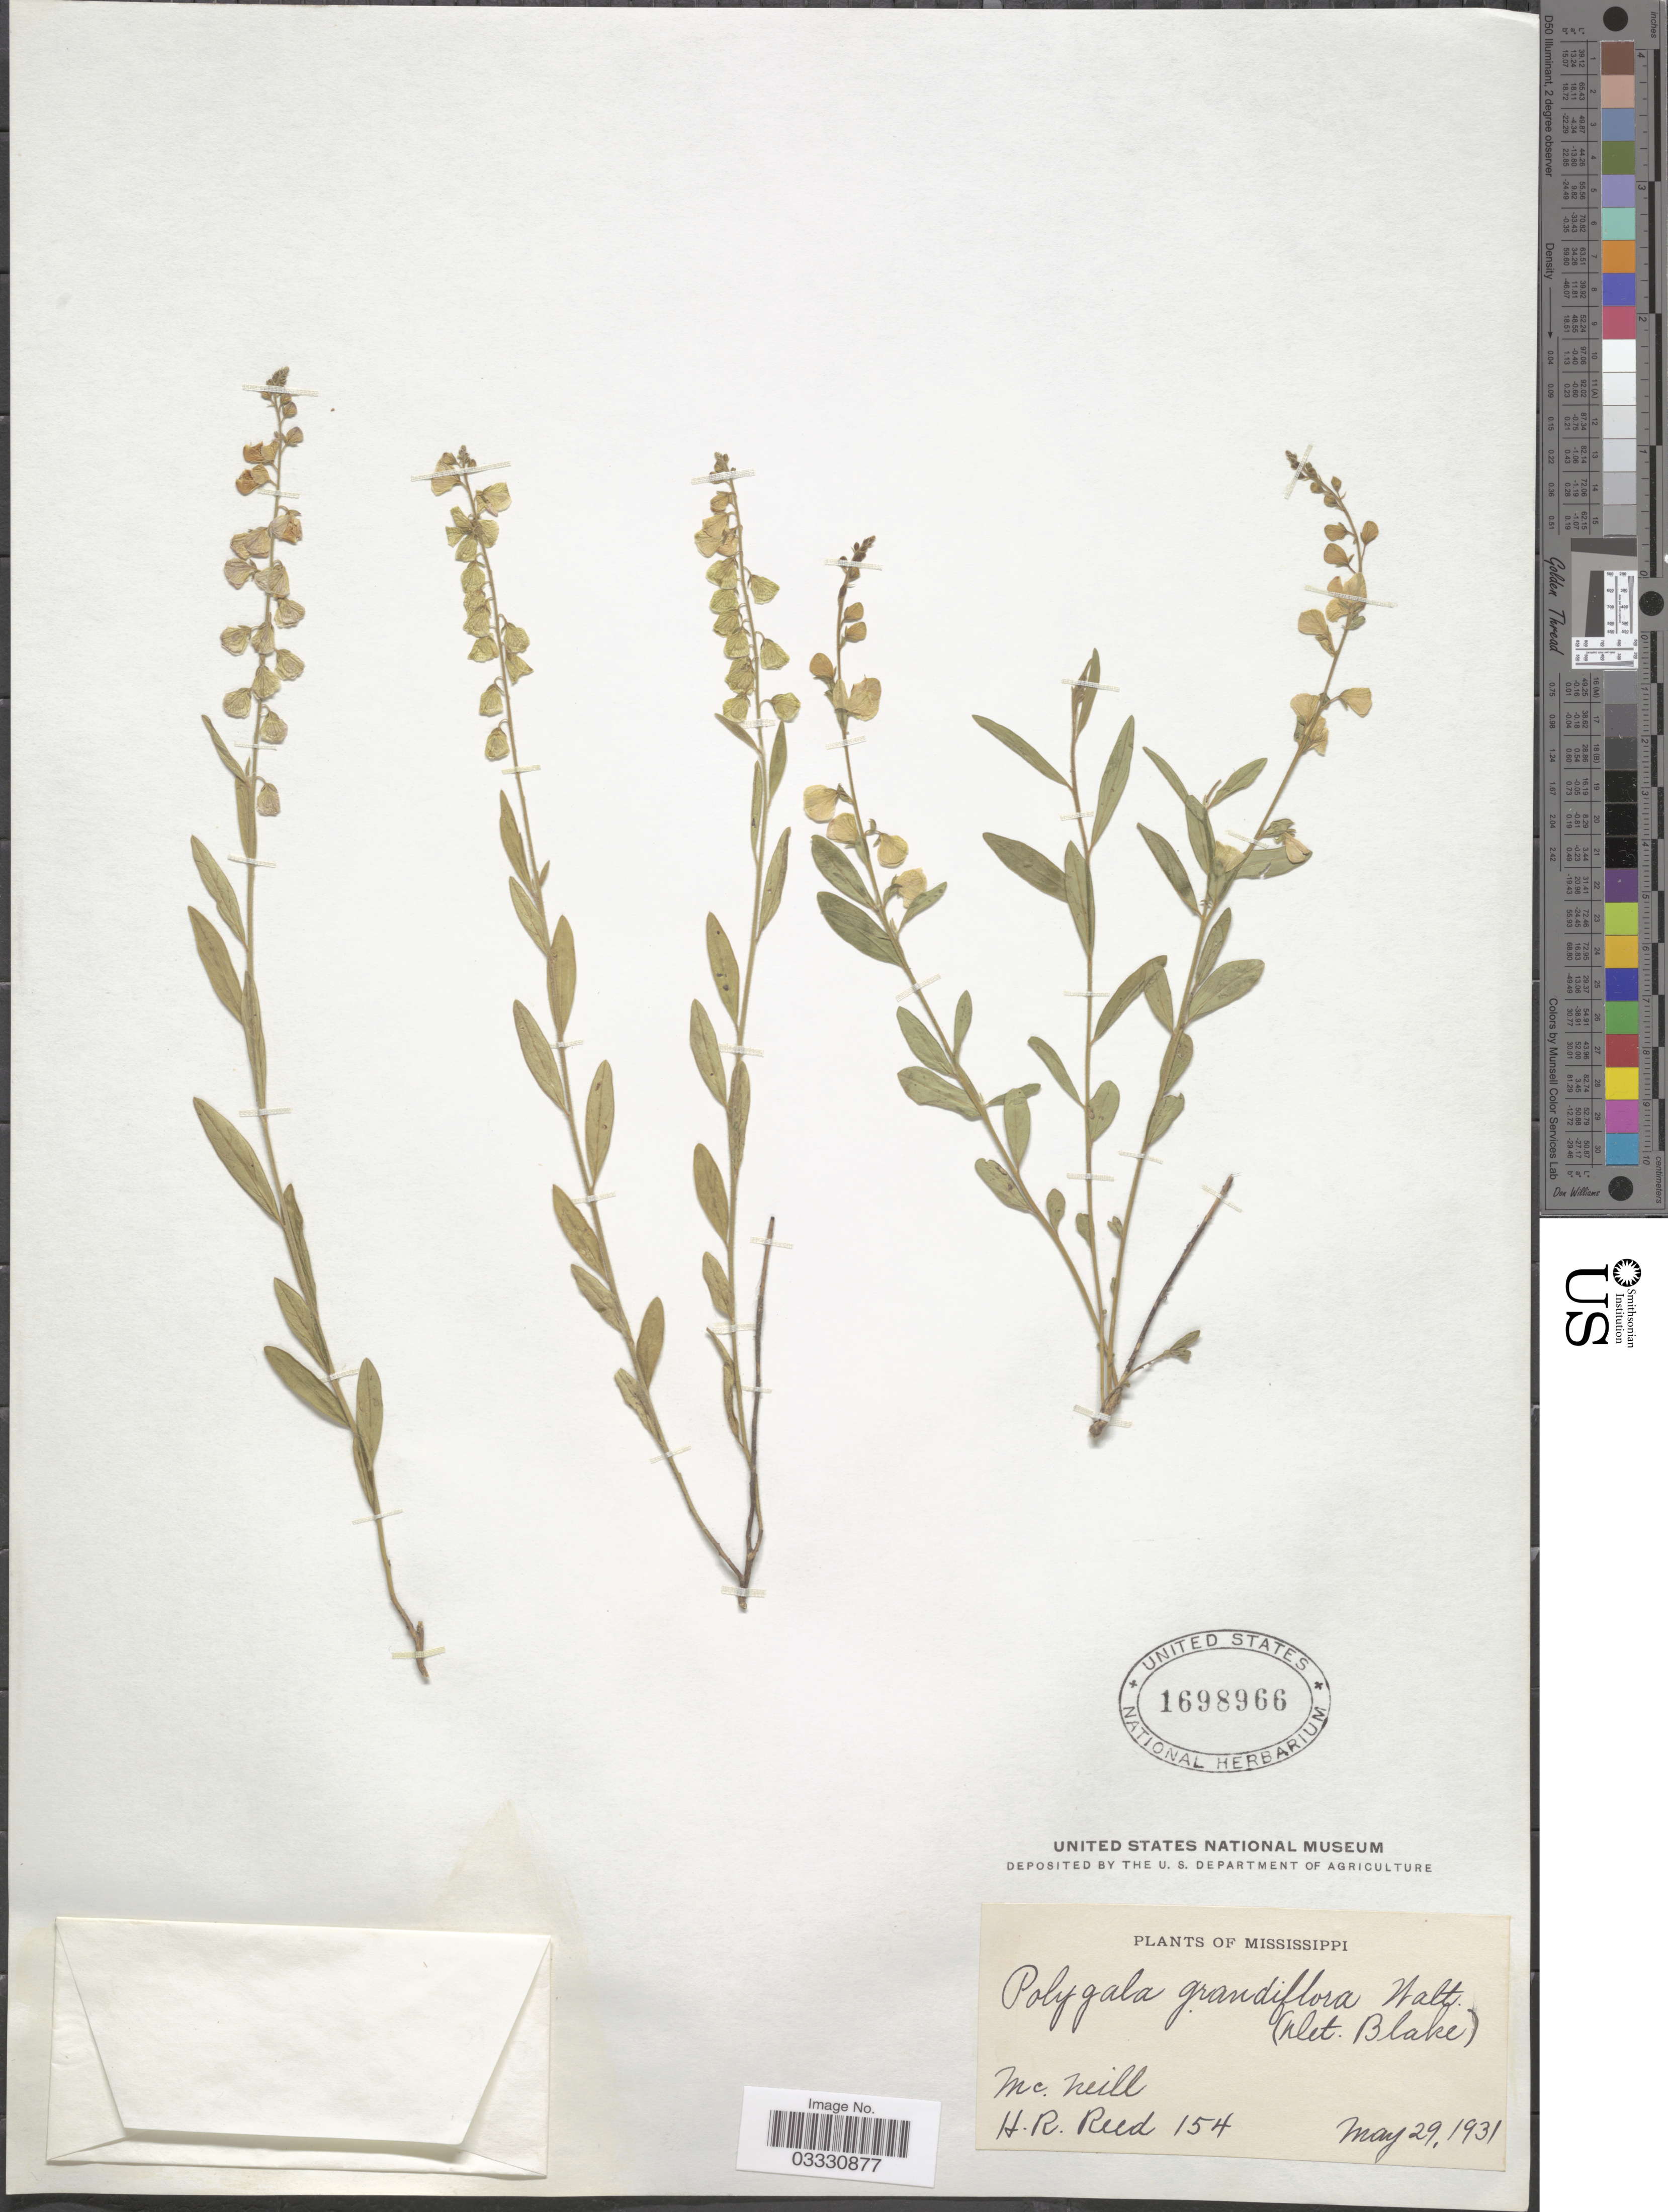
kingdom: Plantae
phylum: Tracheophyta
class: Magnoliopsida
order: Fabales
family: Polygalaceae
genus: Asemeia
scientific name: Asemeia grandiflora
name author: (Walter) Small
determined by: Strong, Mark T., (BOT), Smithsonian Institution - National Museum of Natural History (UNITED STATES)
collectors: H. Reed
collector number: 154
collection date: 1931-05-29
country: United States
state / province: Mississippi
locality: McNeill.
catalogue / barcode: US 1698966